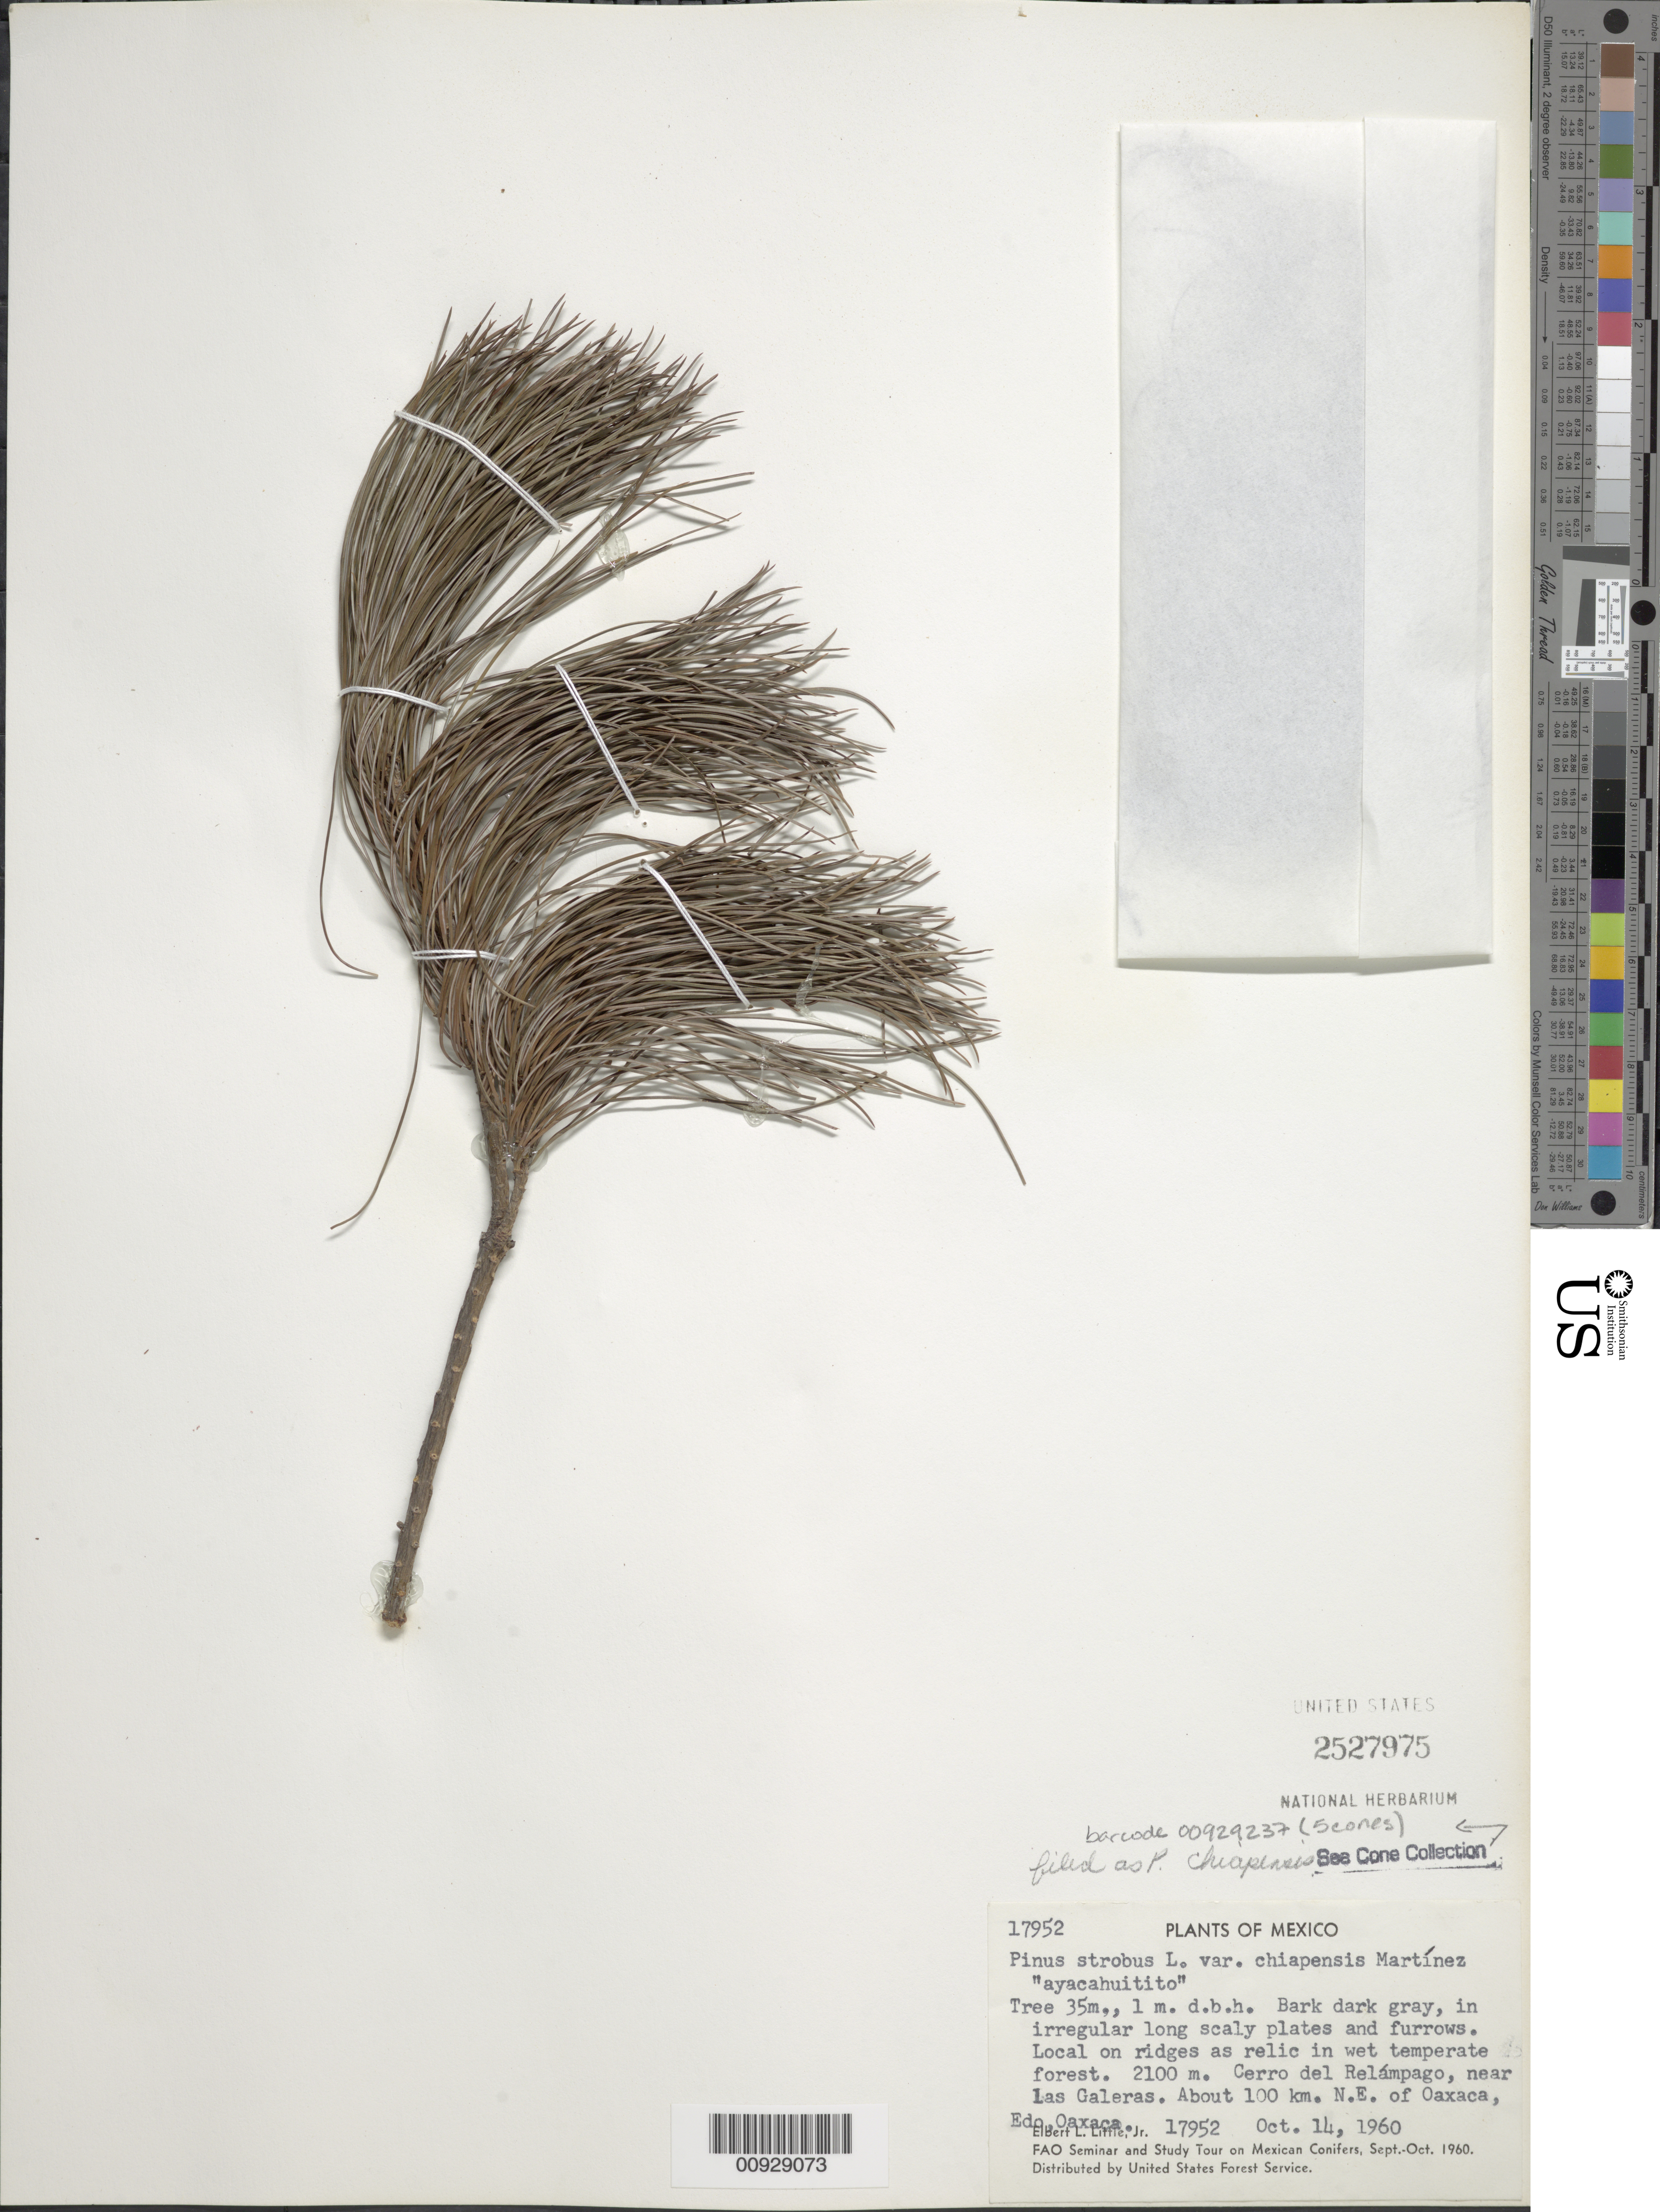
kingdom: Plantae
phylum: Tracheophyta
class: Pinopsida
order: Pinales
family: Pinaceae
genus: Pinus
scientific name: Pinus chiapensis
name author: (Martínez) Andrésen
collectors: E. L. Little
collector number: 17952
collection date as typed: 14 Oct 1960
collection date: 1960-10-14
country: Mexico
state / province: Oaxaca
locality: Cerro del Relámpago, near Las Galeras. About 100 km. NE of Oaxaca, Edo. Oaxaca.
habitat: Local on ridges as relic in wet temperate forest.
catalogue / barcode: US 2527975